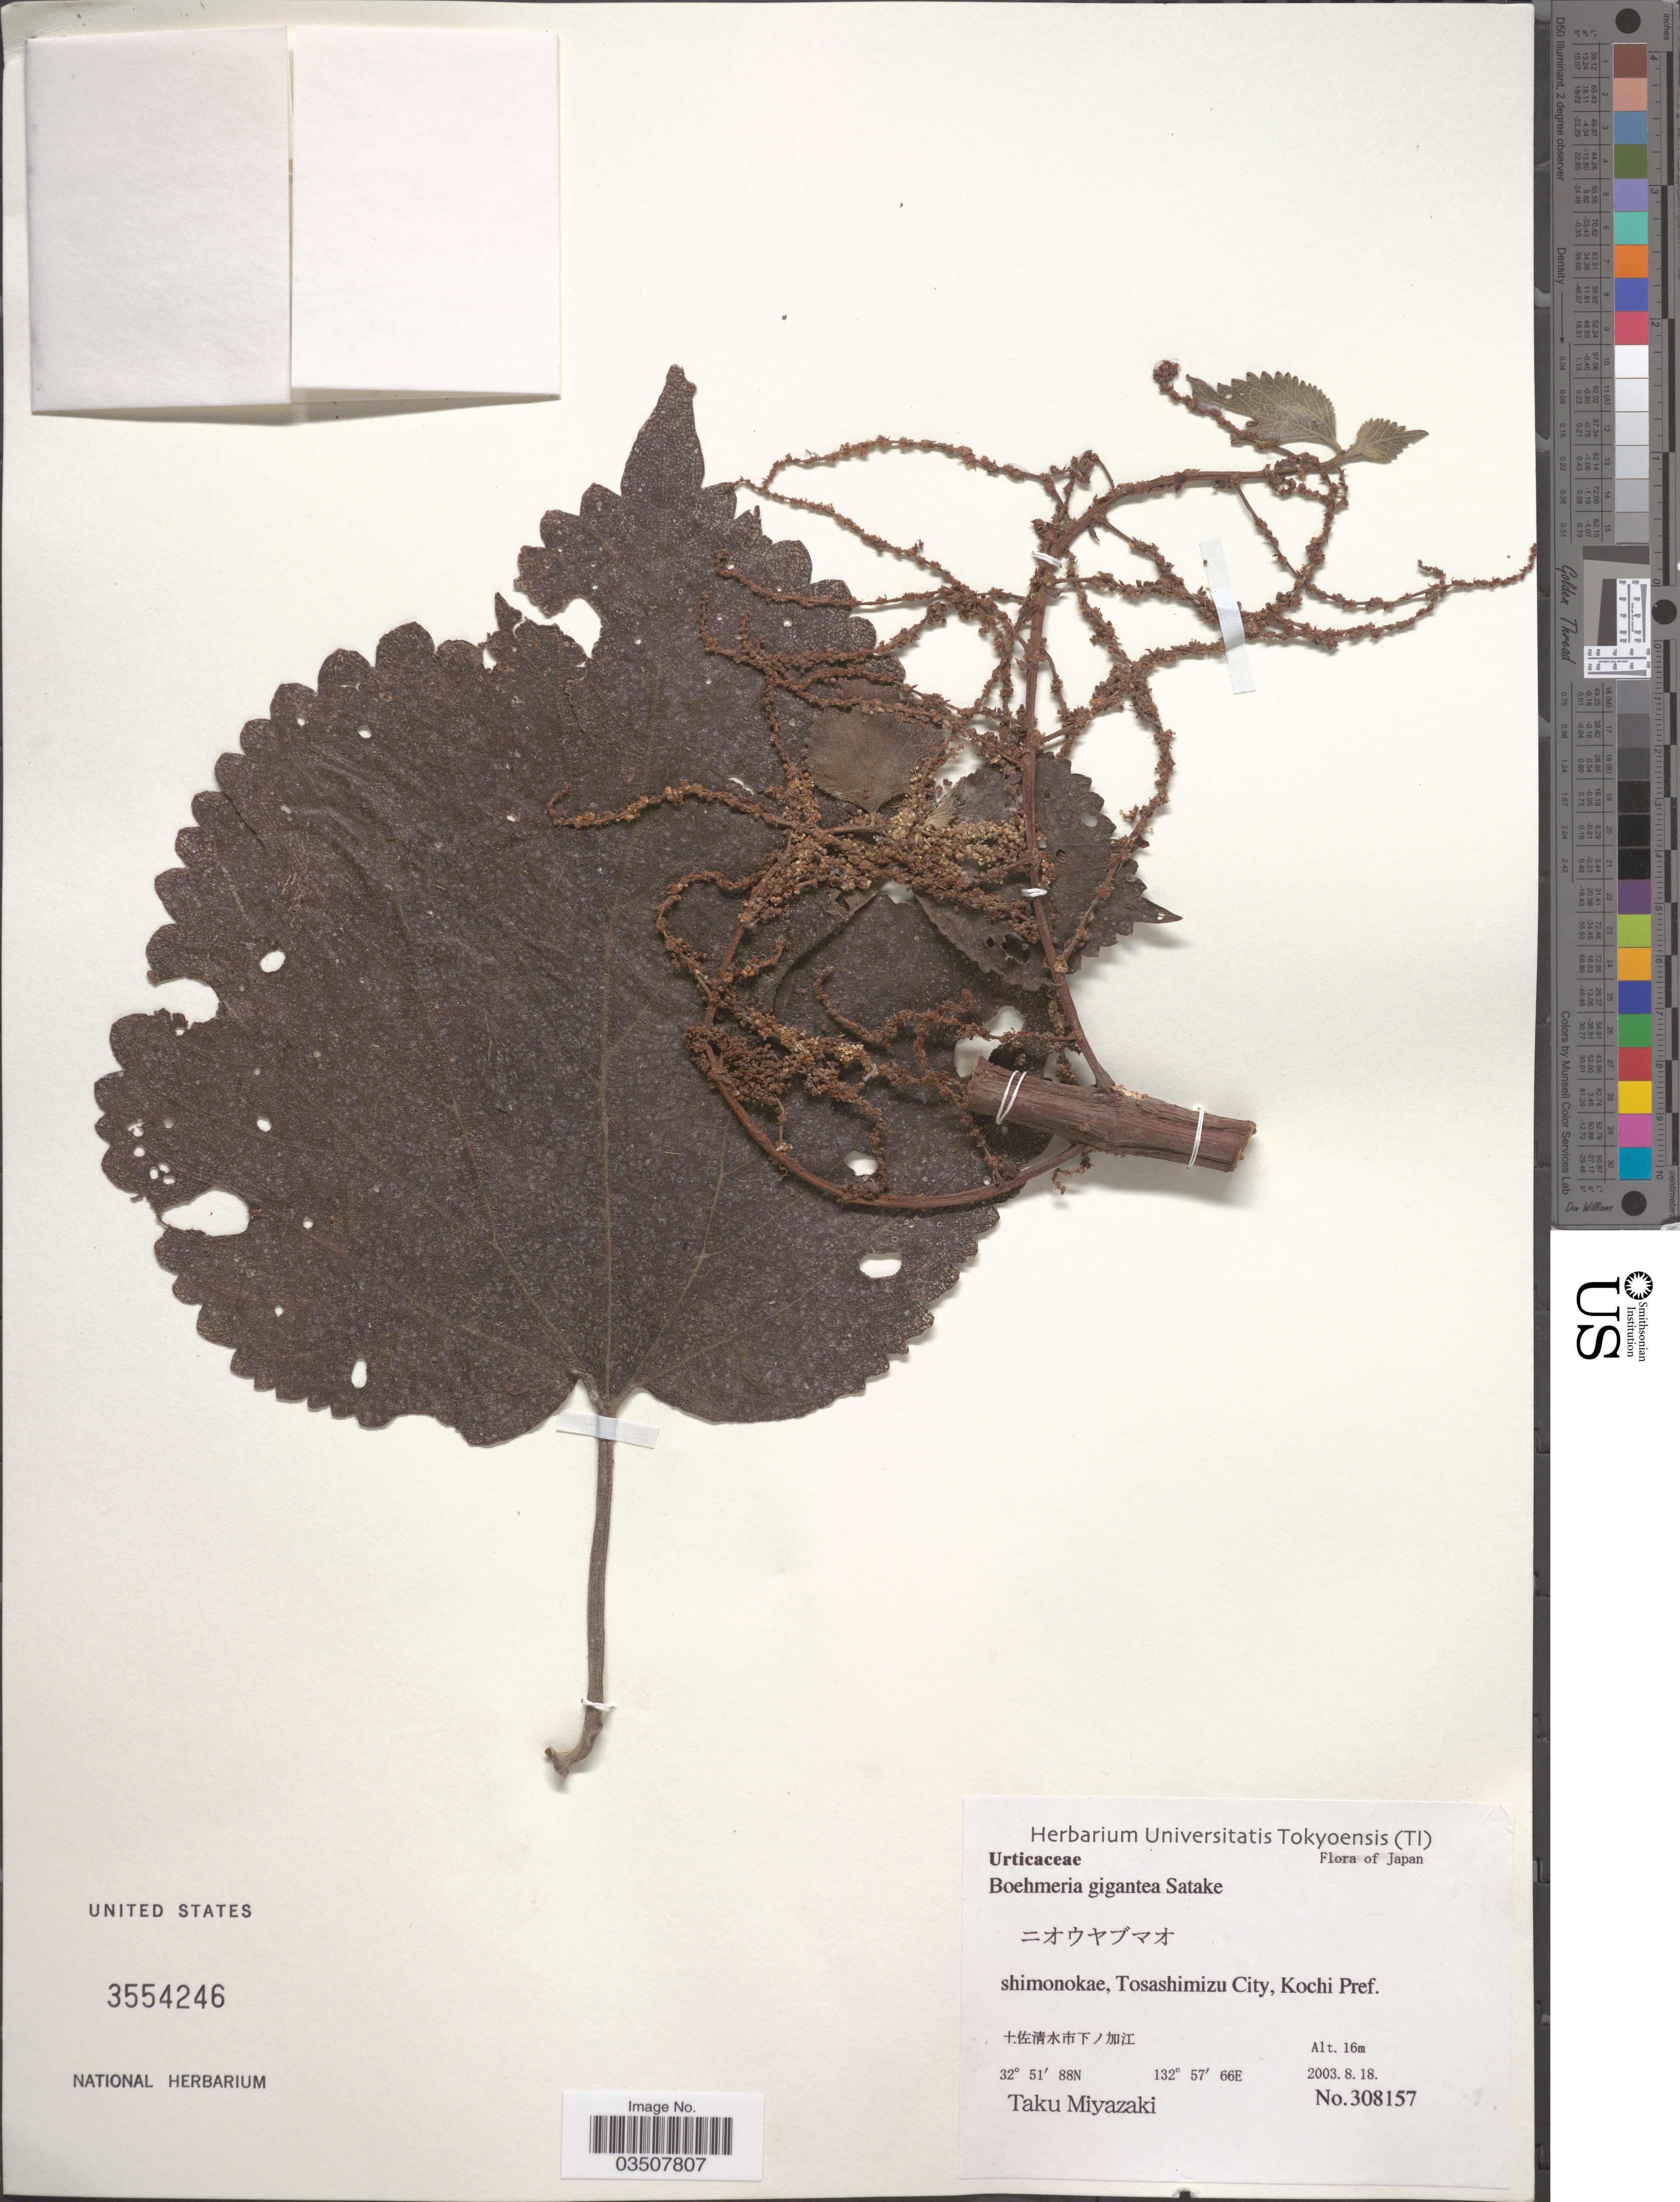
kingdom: Plantae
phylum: Tracheophyta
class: Magnoliopsida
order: Rosales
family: Urticaceae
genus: Boehmeria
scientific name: Boehmeria gigantea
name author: Satake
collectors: T. Miyazaki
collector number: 308157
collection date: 2003-08-18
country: Japan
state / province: Koti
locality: Shimonokae, Tosashimizu City, Kochi Pref.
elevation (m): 16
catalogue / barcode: US 3554246